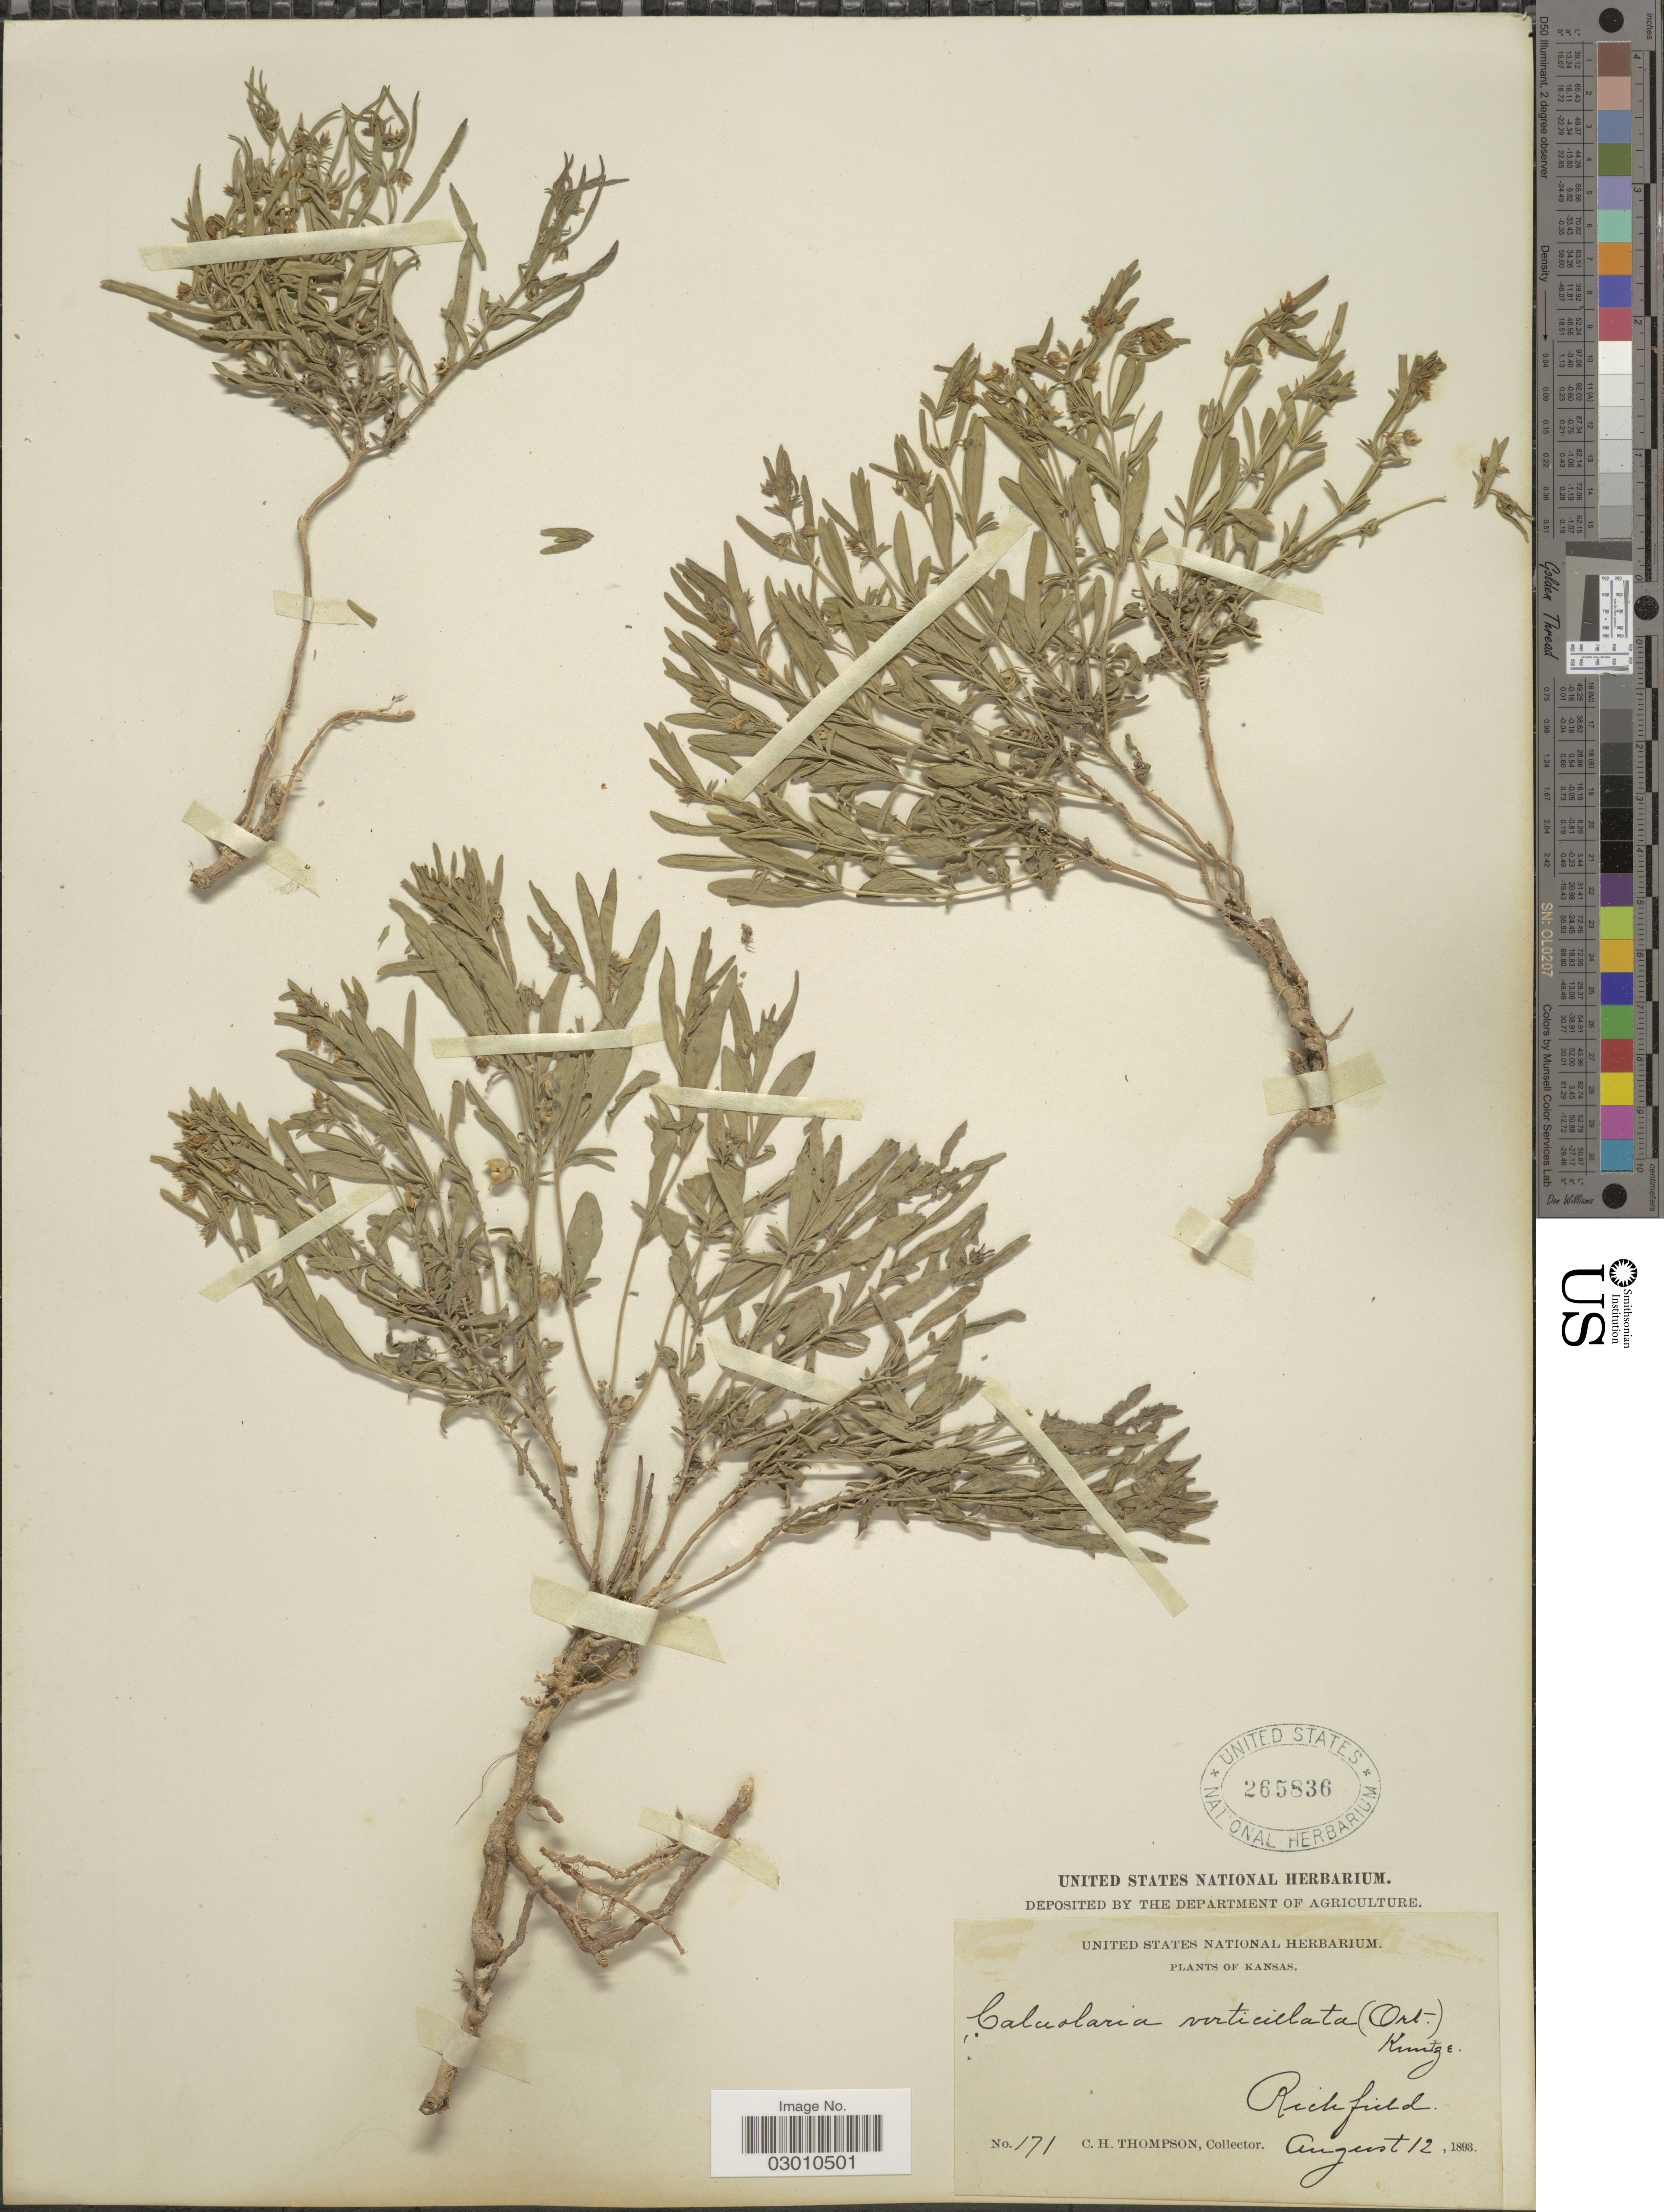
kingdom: Plantae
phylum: Tracheophyta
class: Magnoliopsida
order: Malpighiales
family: Violaceae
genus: Pombalia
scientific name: Pombalia verticillata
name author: (Ortega) Paula-Souza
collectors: C. H. Thompson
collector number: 171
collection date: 1893-08-12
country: United States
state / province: Kansas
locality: Richfield.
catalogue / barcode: US 265836